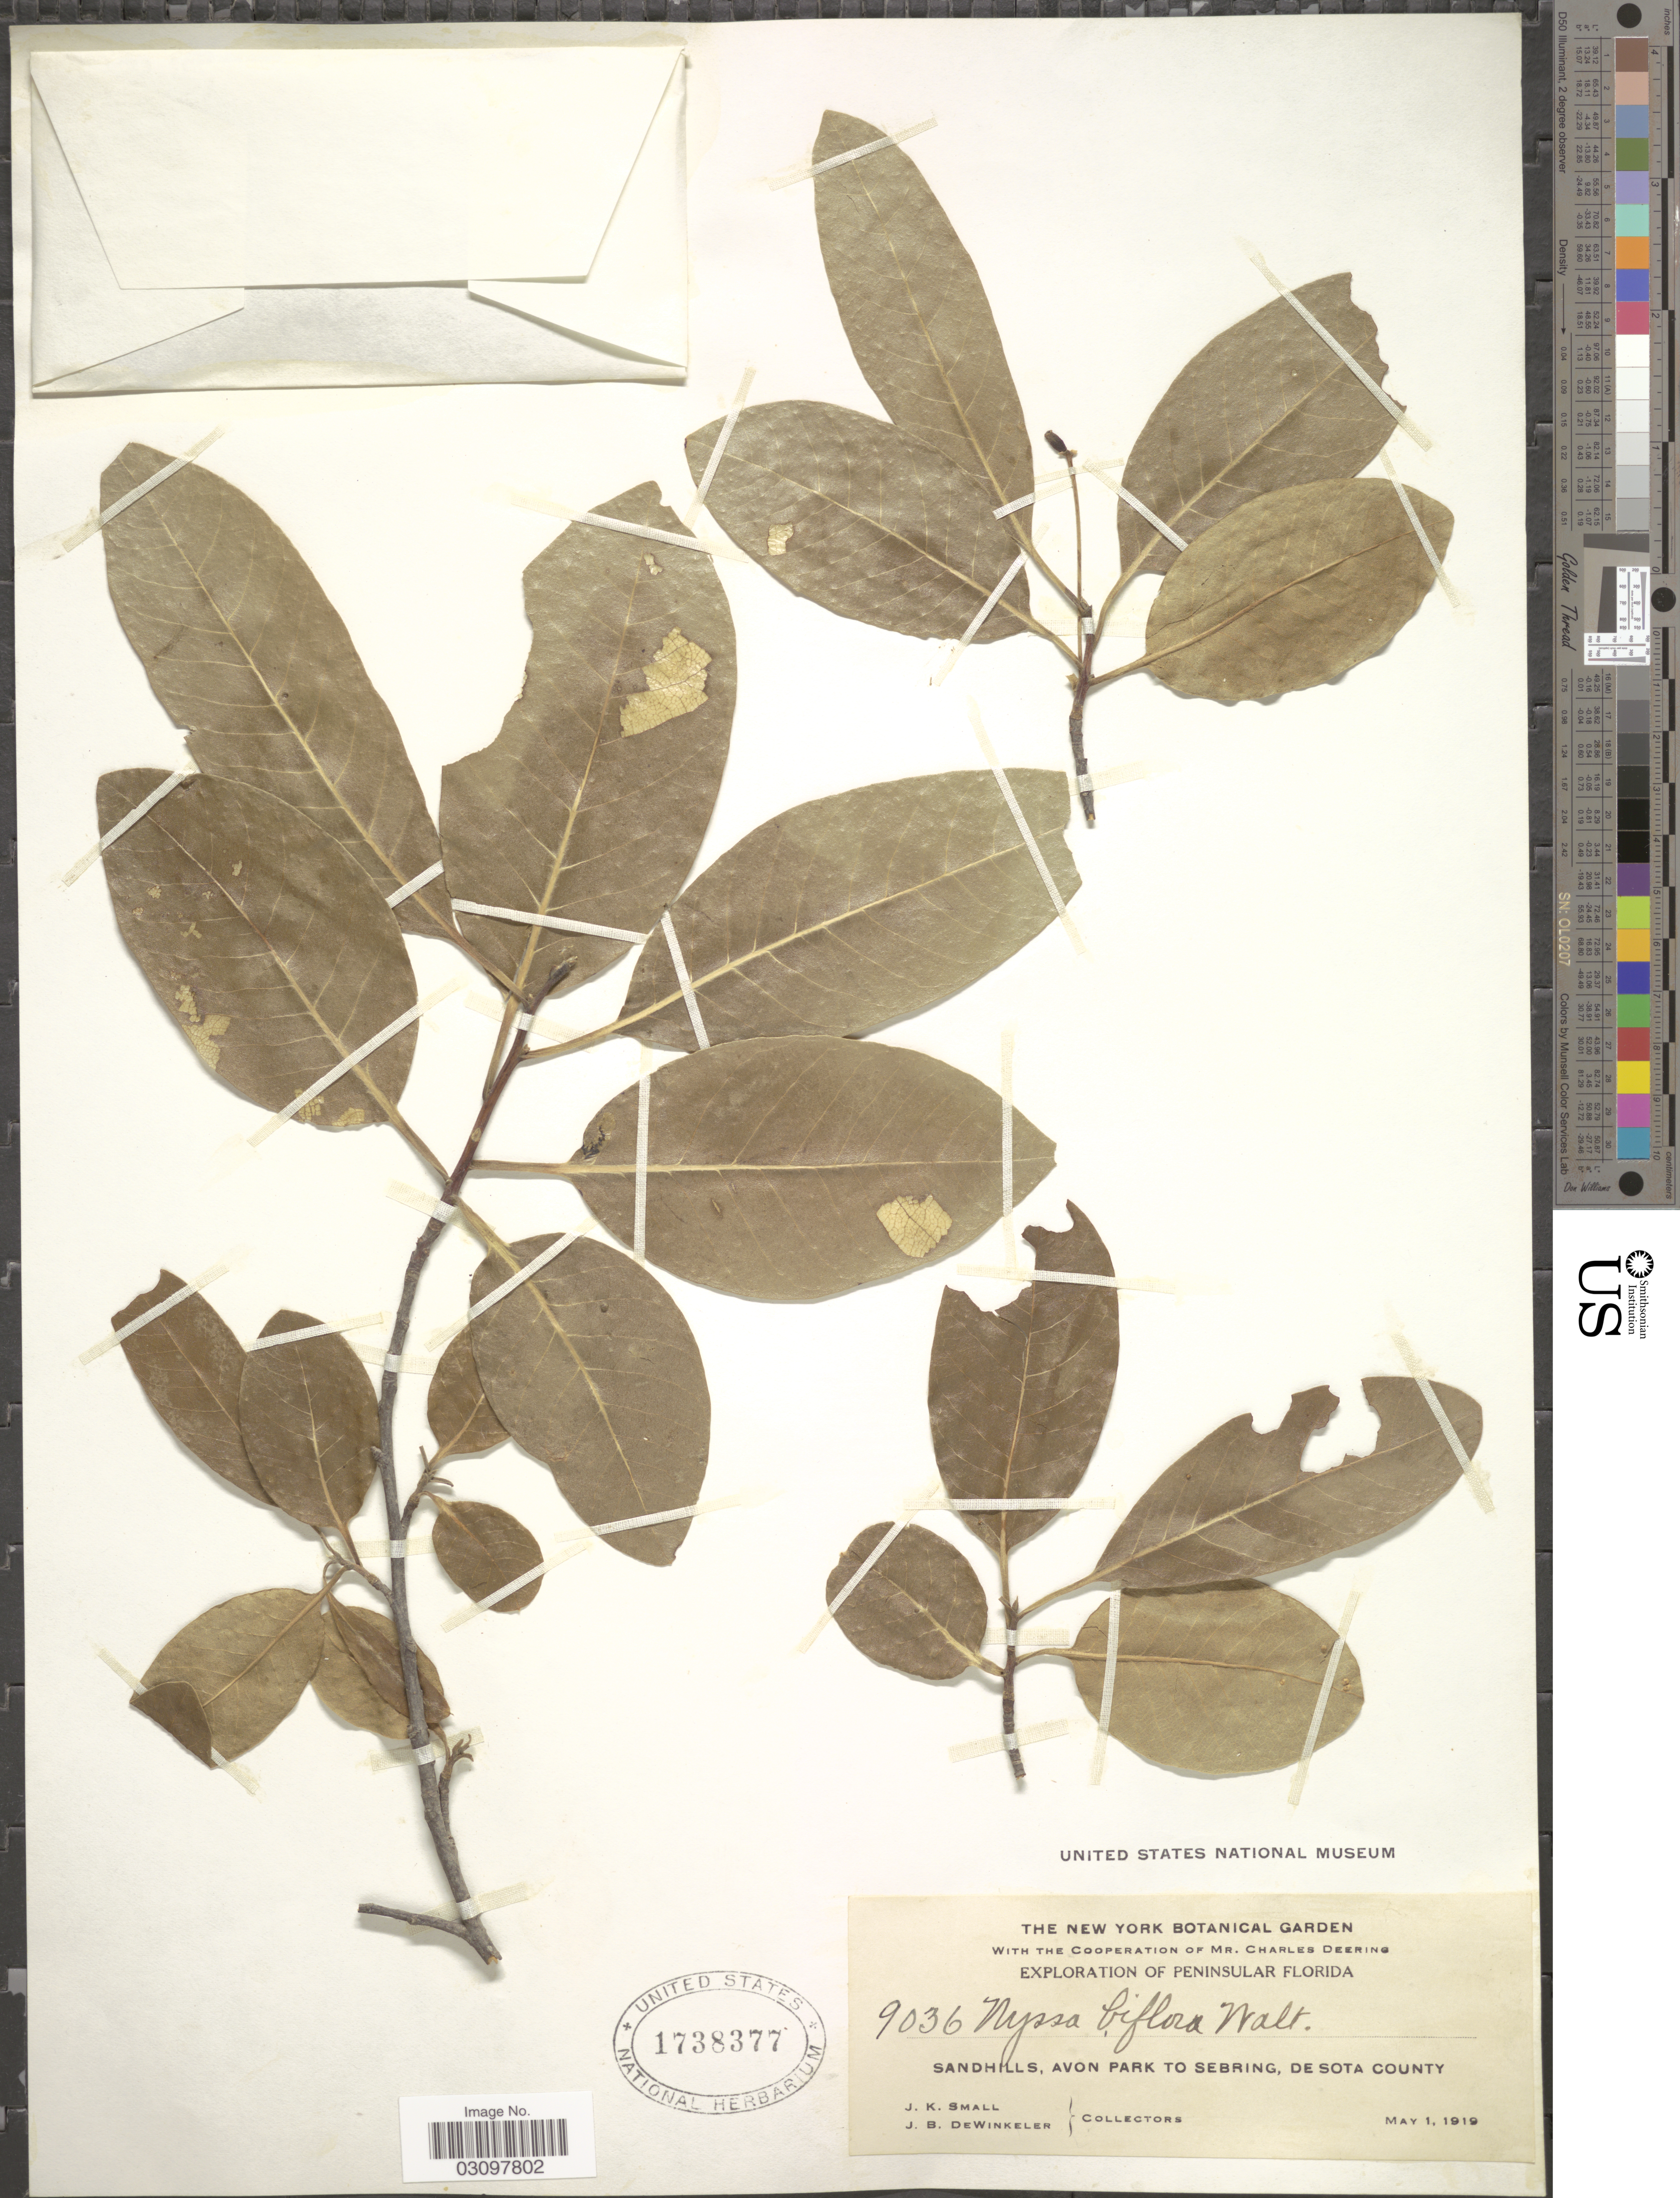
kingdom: Plantae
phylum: Tracheophyta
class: Magnoliopsida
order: Cornales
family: Nyssaceae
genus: Nyssa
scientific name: Nyssa biflora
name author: Walter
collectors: J. K. Small & J. B. Dewinkeler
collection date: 1919-05-01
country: United States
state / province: Florida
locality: Peninsular Florida. Sandhills, Avon park to Sebring, De Sota county.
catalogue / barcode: US 1738377